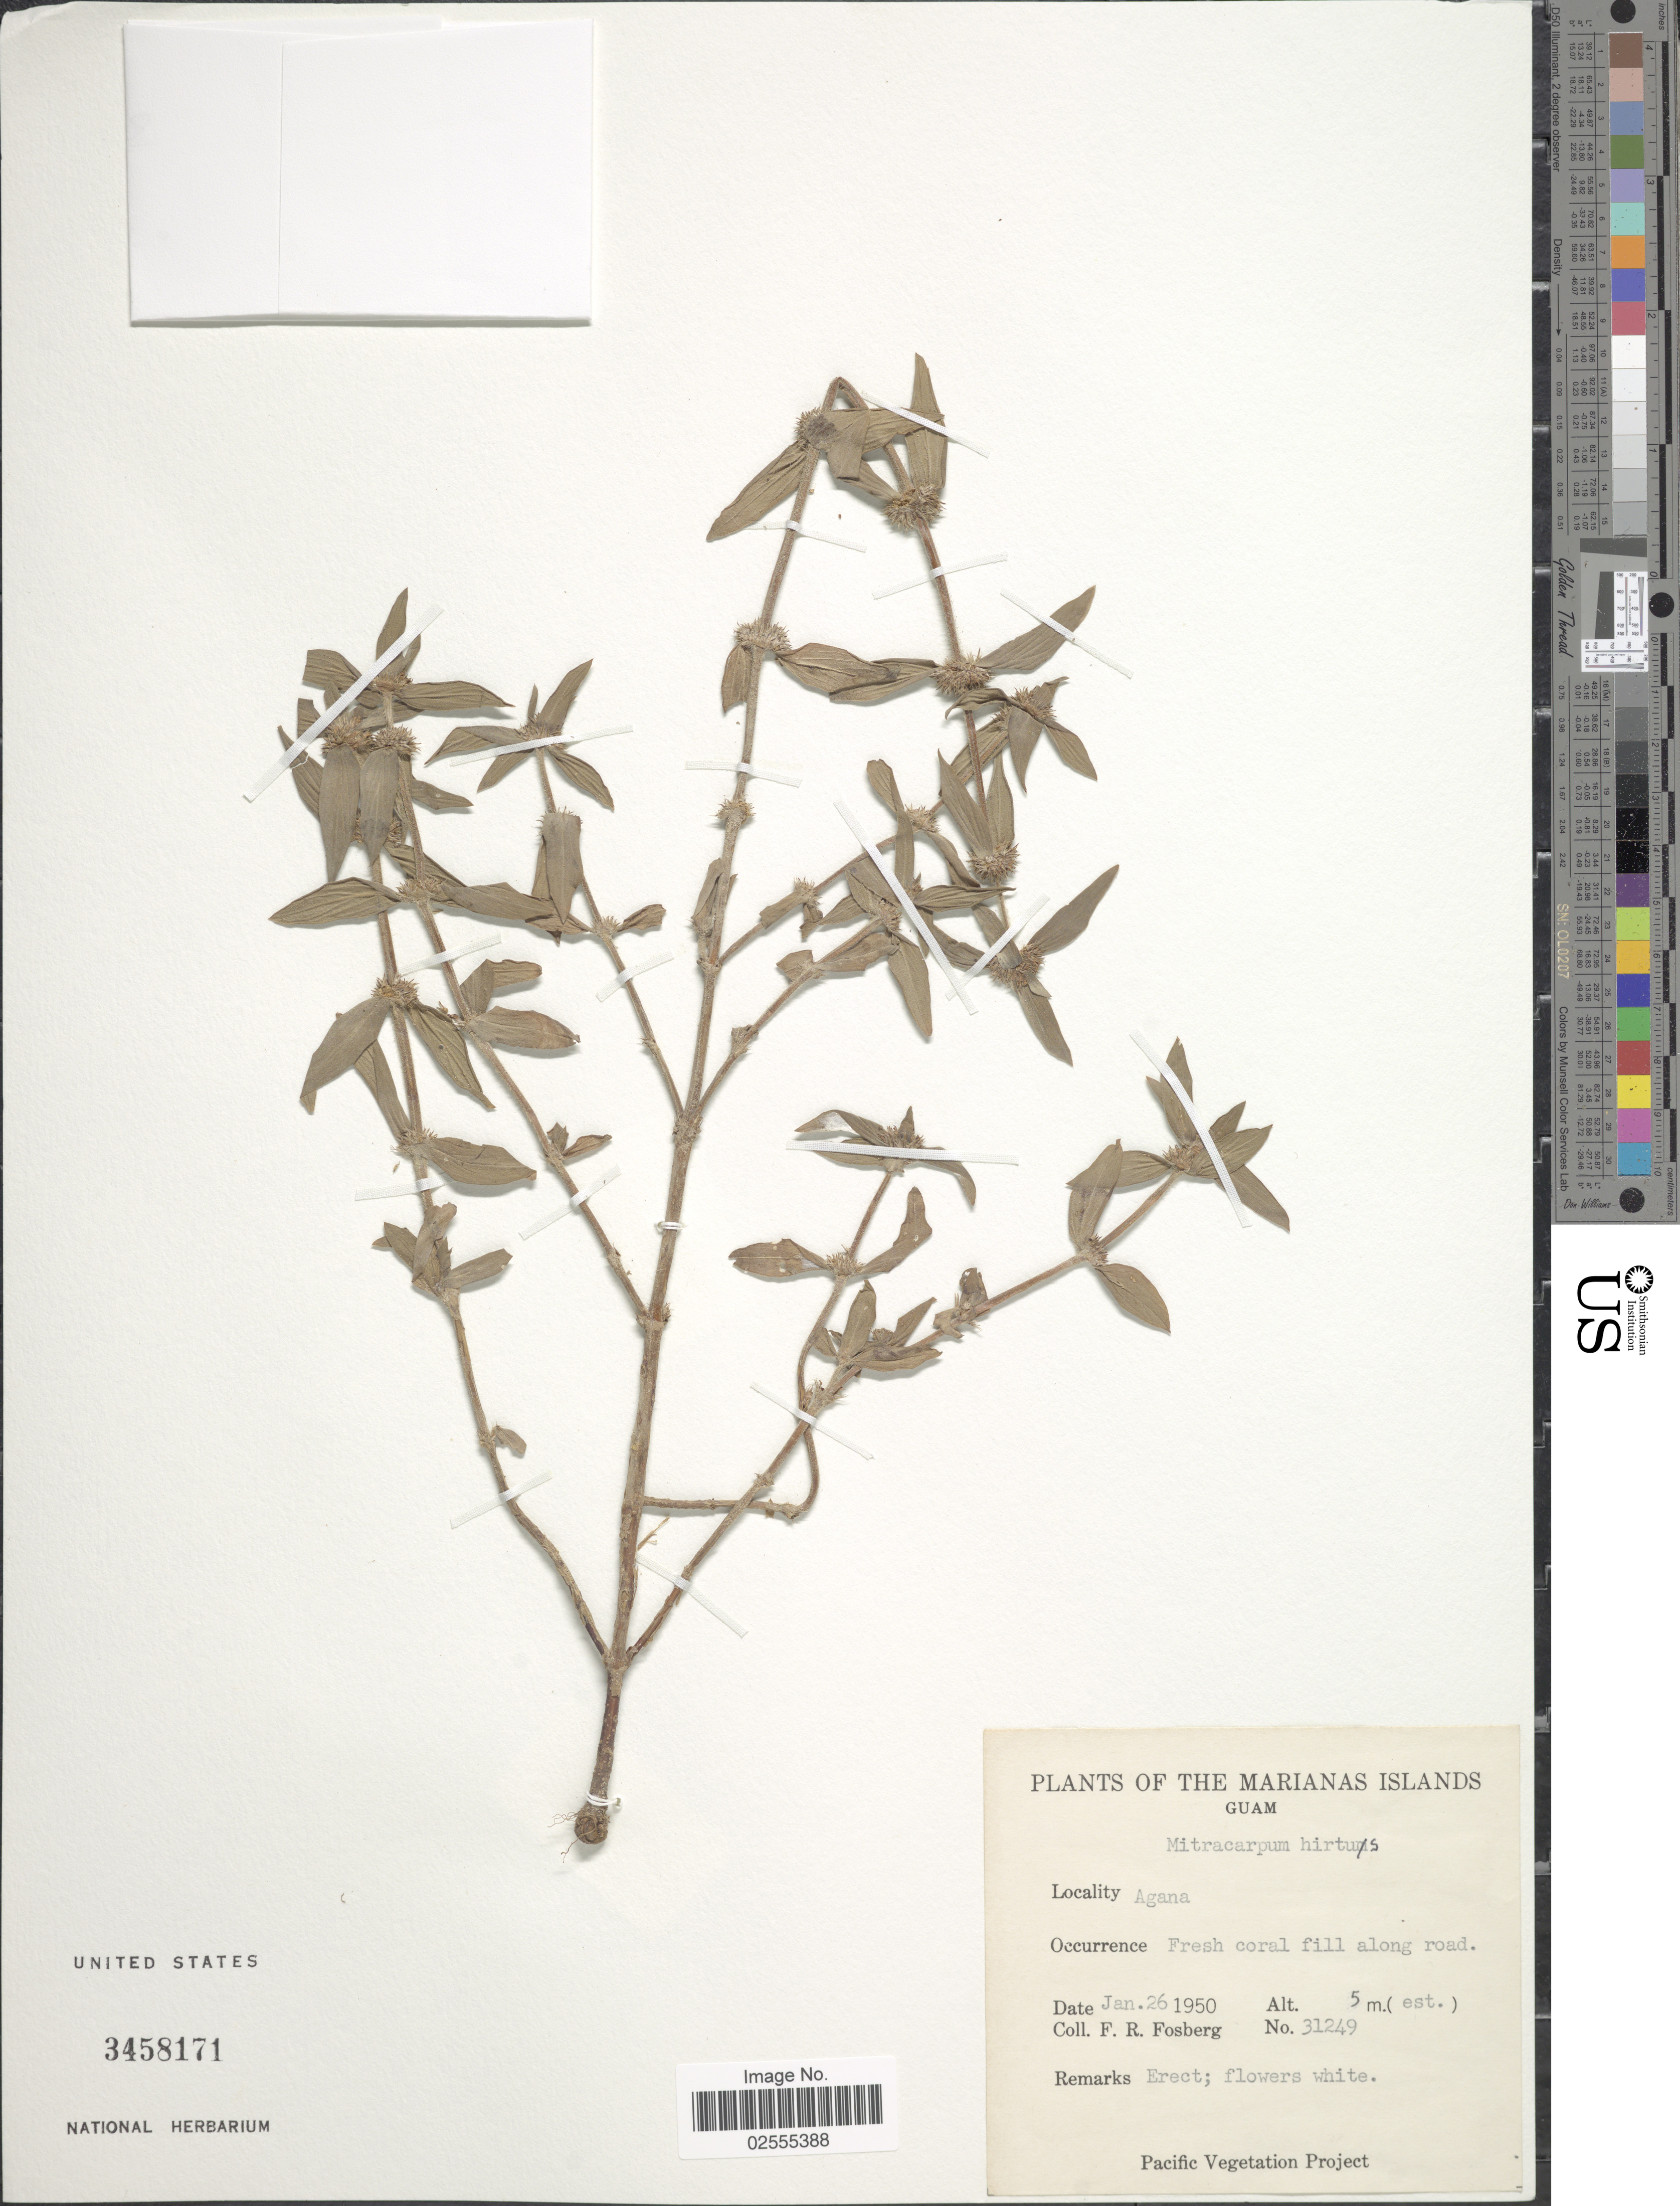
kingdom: Plantae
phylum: Tracheophyta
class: Magnoliopsida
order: Gentianales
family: Rubiaceae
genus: Mitracarpus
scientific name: Mitracarpus hirtus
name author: (L.) DC.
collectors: F. R. Fosberg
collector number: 31249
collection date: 1950-01-26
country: Guam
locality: Marianas Islands. Agana. Fresh corral fill along road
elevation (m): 5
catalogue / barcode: US 2458171